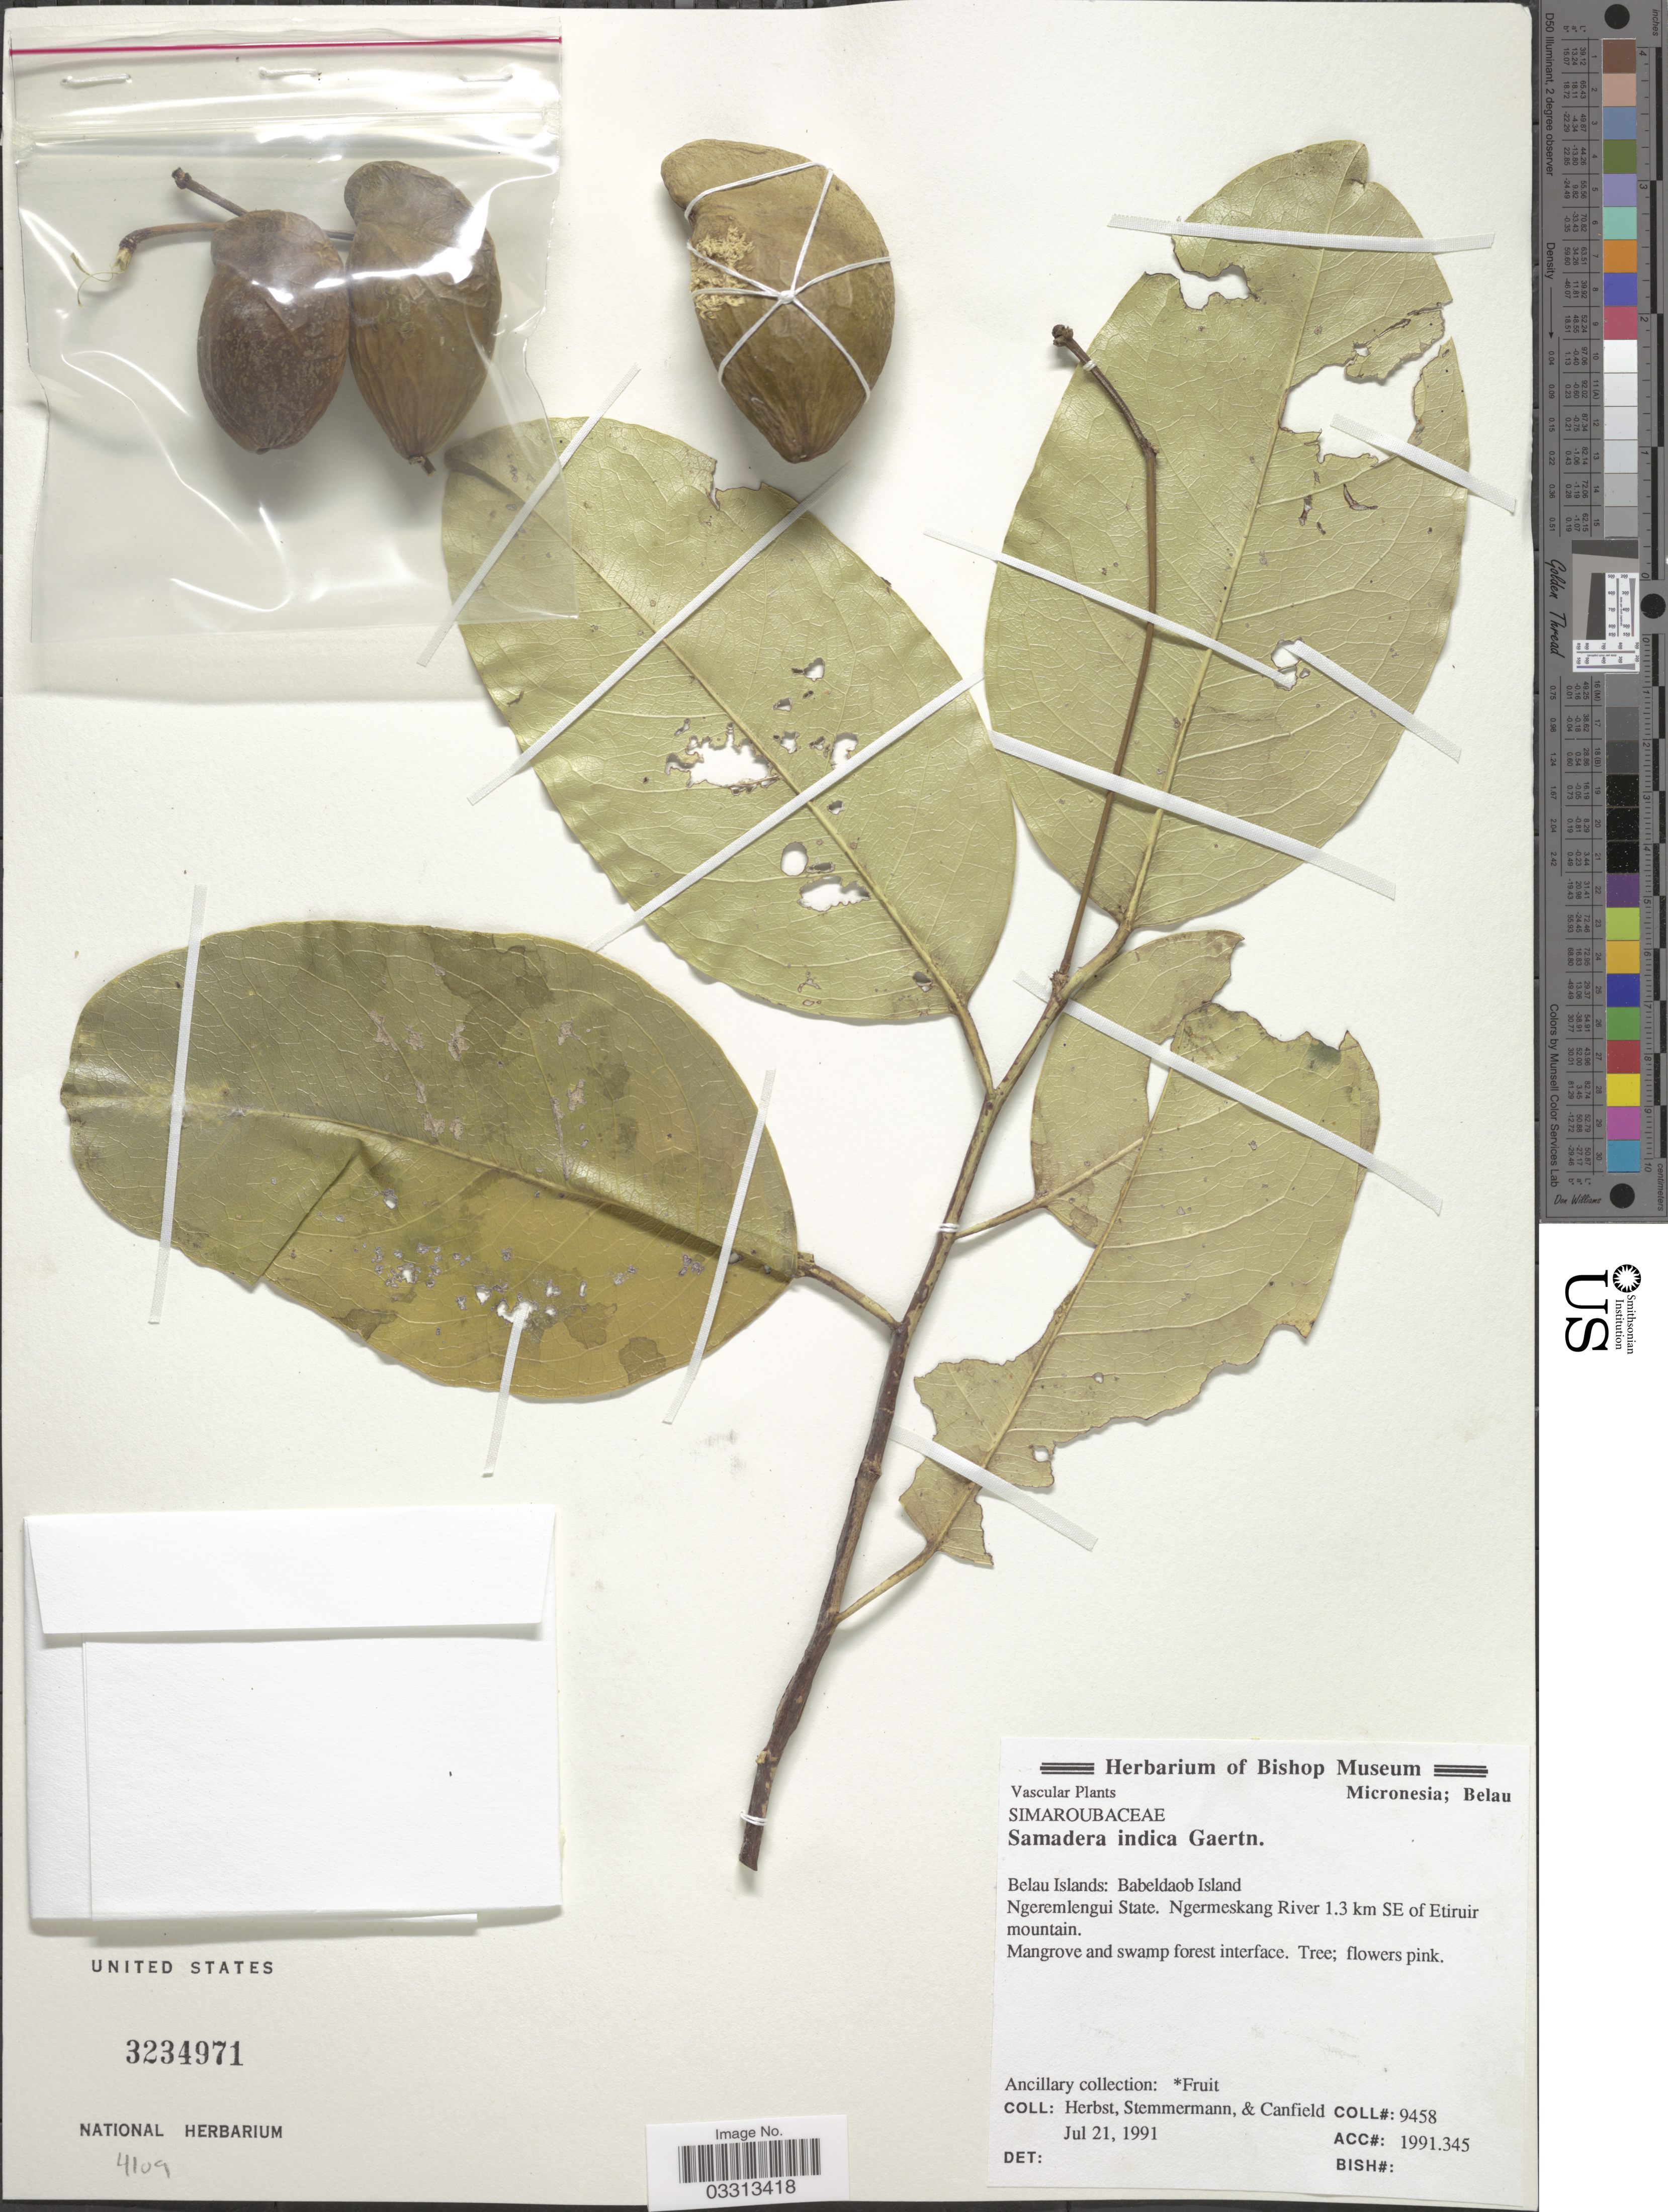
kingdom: Plantae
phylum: Tracheophyta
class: Magnoliopsida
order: Sapindales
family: Simaroubaceae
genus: Samadera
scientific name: Samadera indica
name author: Gaertn.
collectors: -. Herbst, -. Stemmermann & -. Canfield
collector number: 9458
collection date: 1991-07-21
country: Palau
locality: Micronesia. Belau Islands: Babeldaob Island. Ngeremlengui State. Ngermeskang River 1.3 km SE of Etiruir mountain.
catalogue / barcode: US 3234971